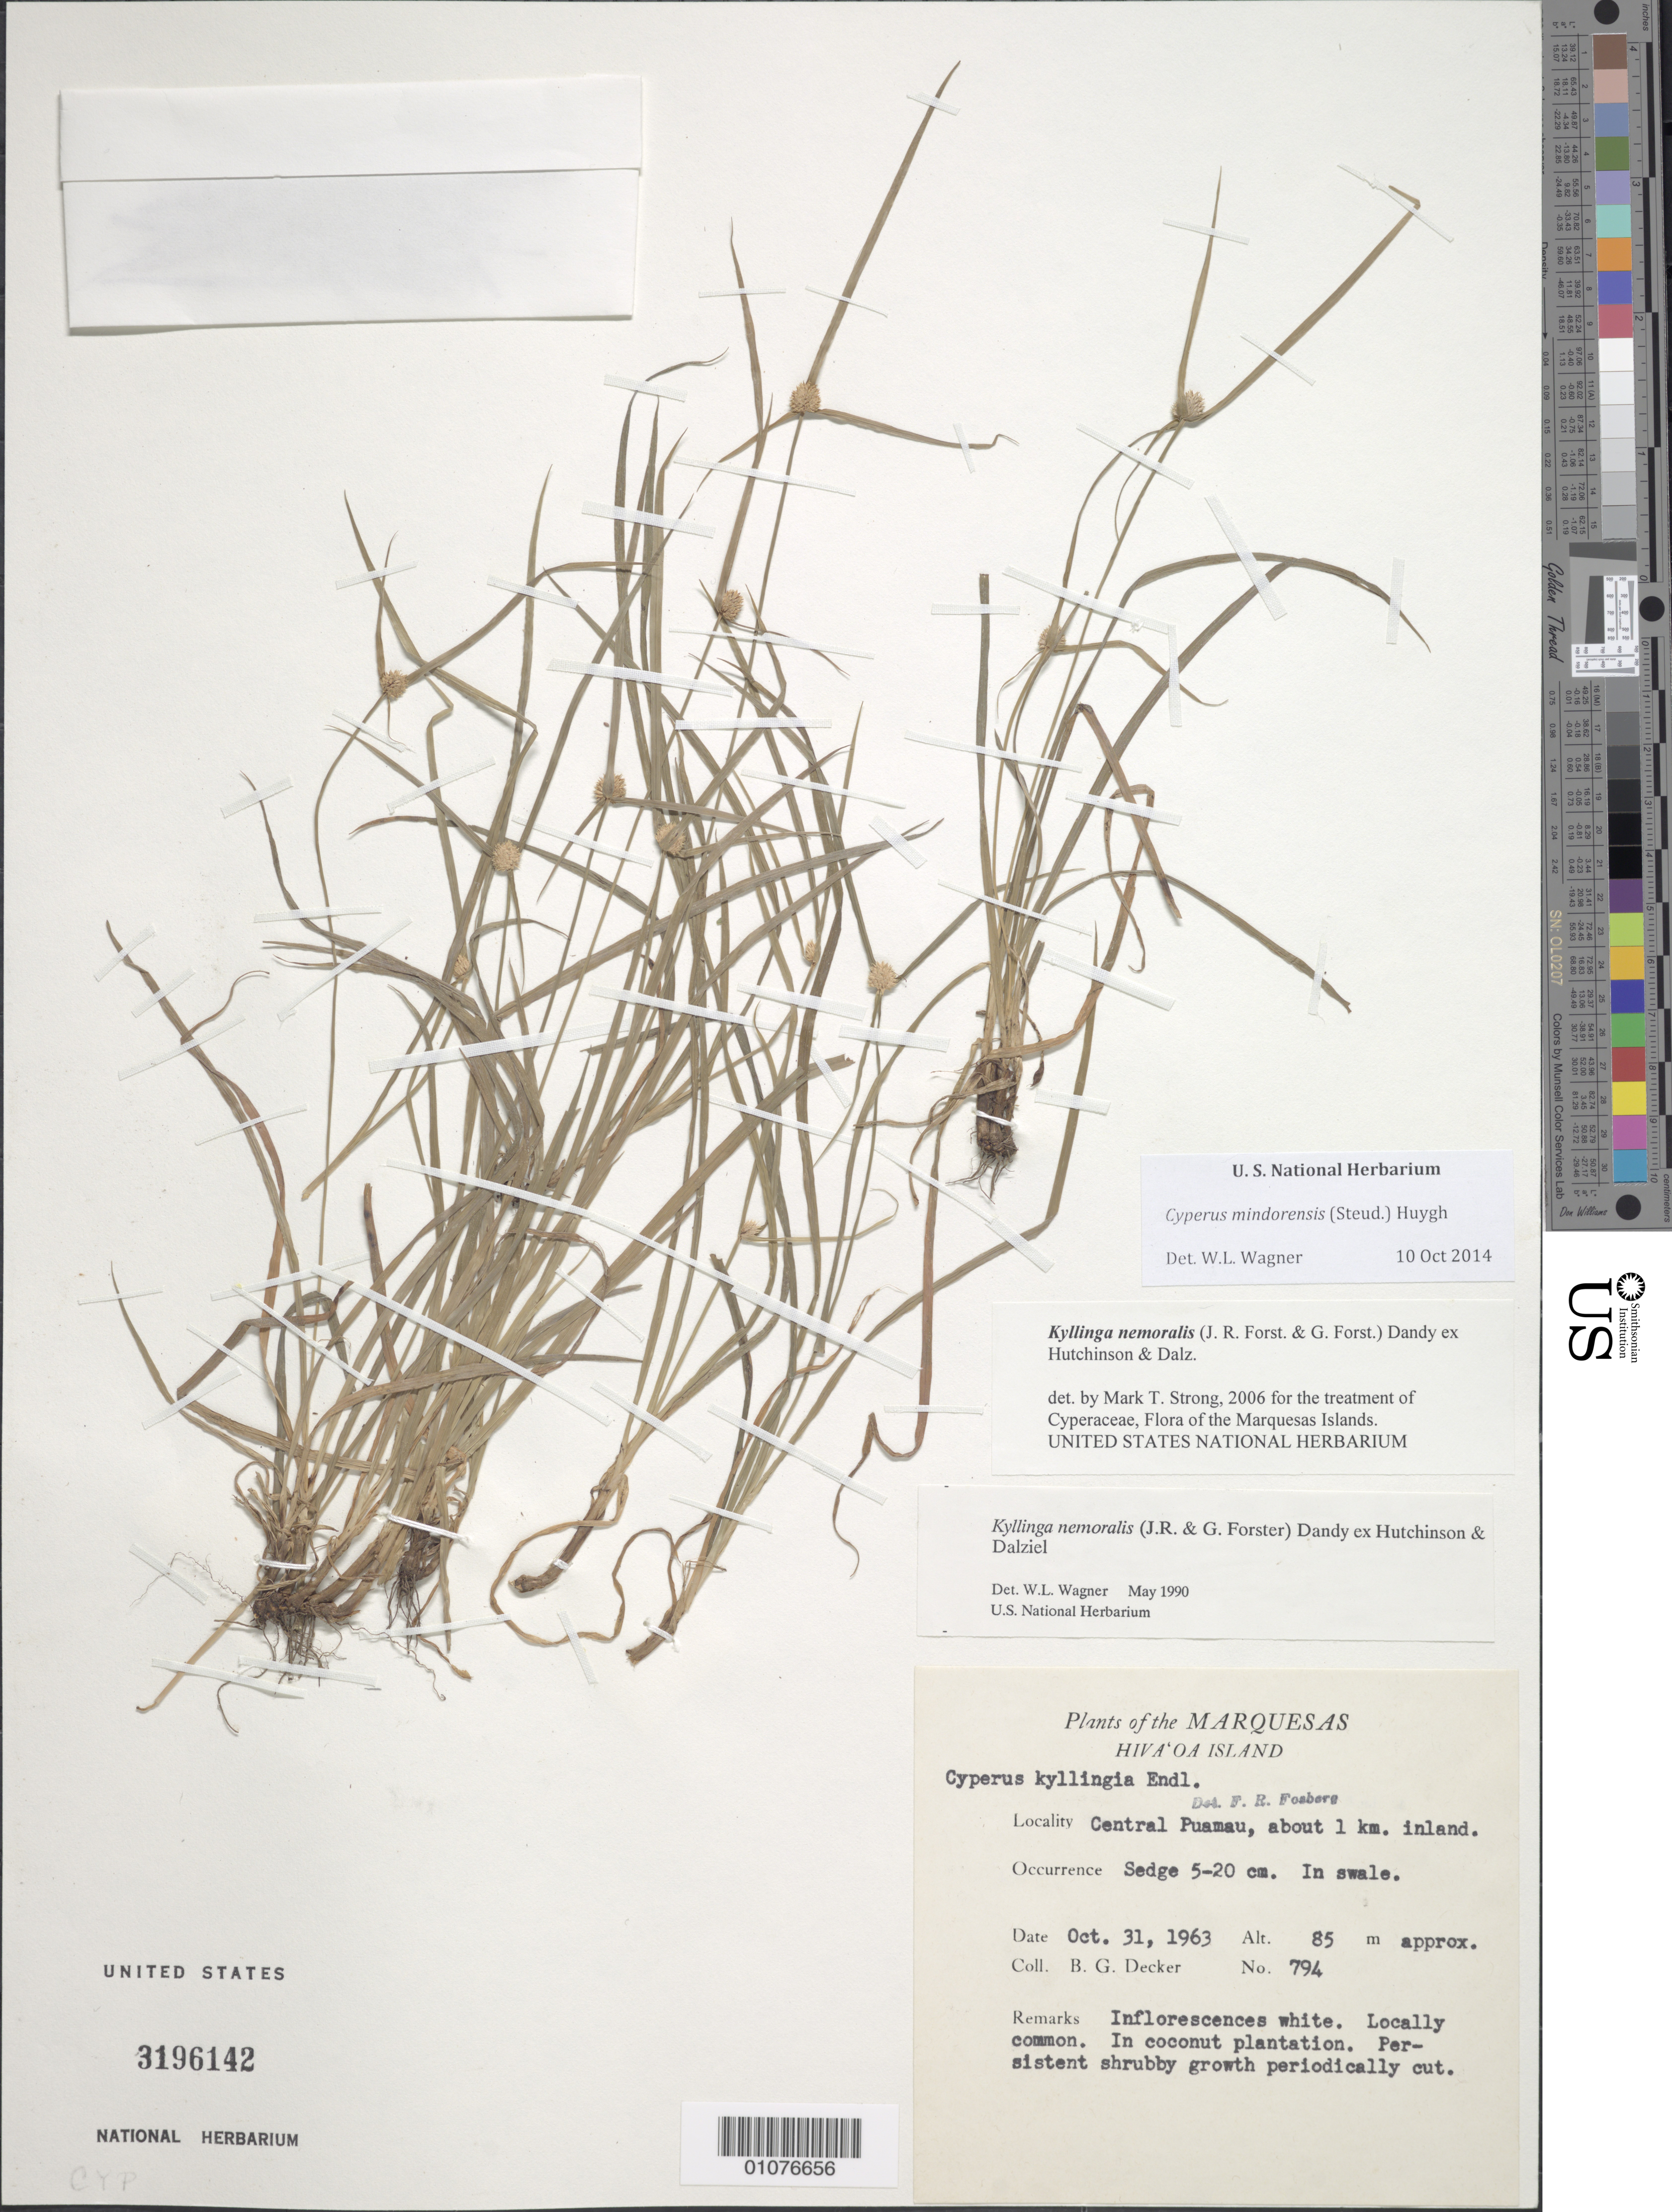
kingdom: Plantae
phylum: Tracheophyta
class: Liliopsida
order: Poales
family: Cyperaceae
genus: Cyperus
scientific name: Cyperus mindorensis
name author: (Steud.) Huygh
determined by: Lorence, David H., (PTBG), National Tropical Botanical Garden (UNITED STATES)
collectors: B. G. Decker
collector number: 794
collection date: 1963-10-31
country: French Polynesia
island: Hiva Oa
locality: central Puamau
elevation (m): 85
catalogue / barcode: US 3196142